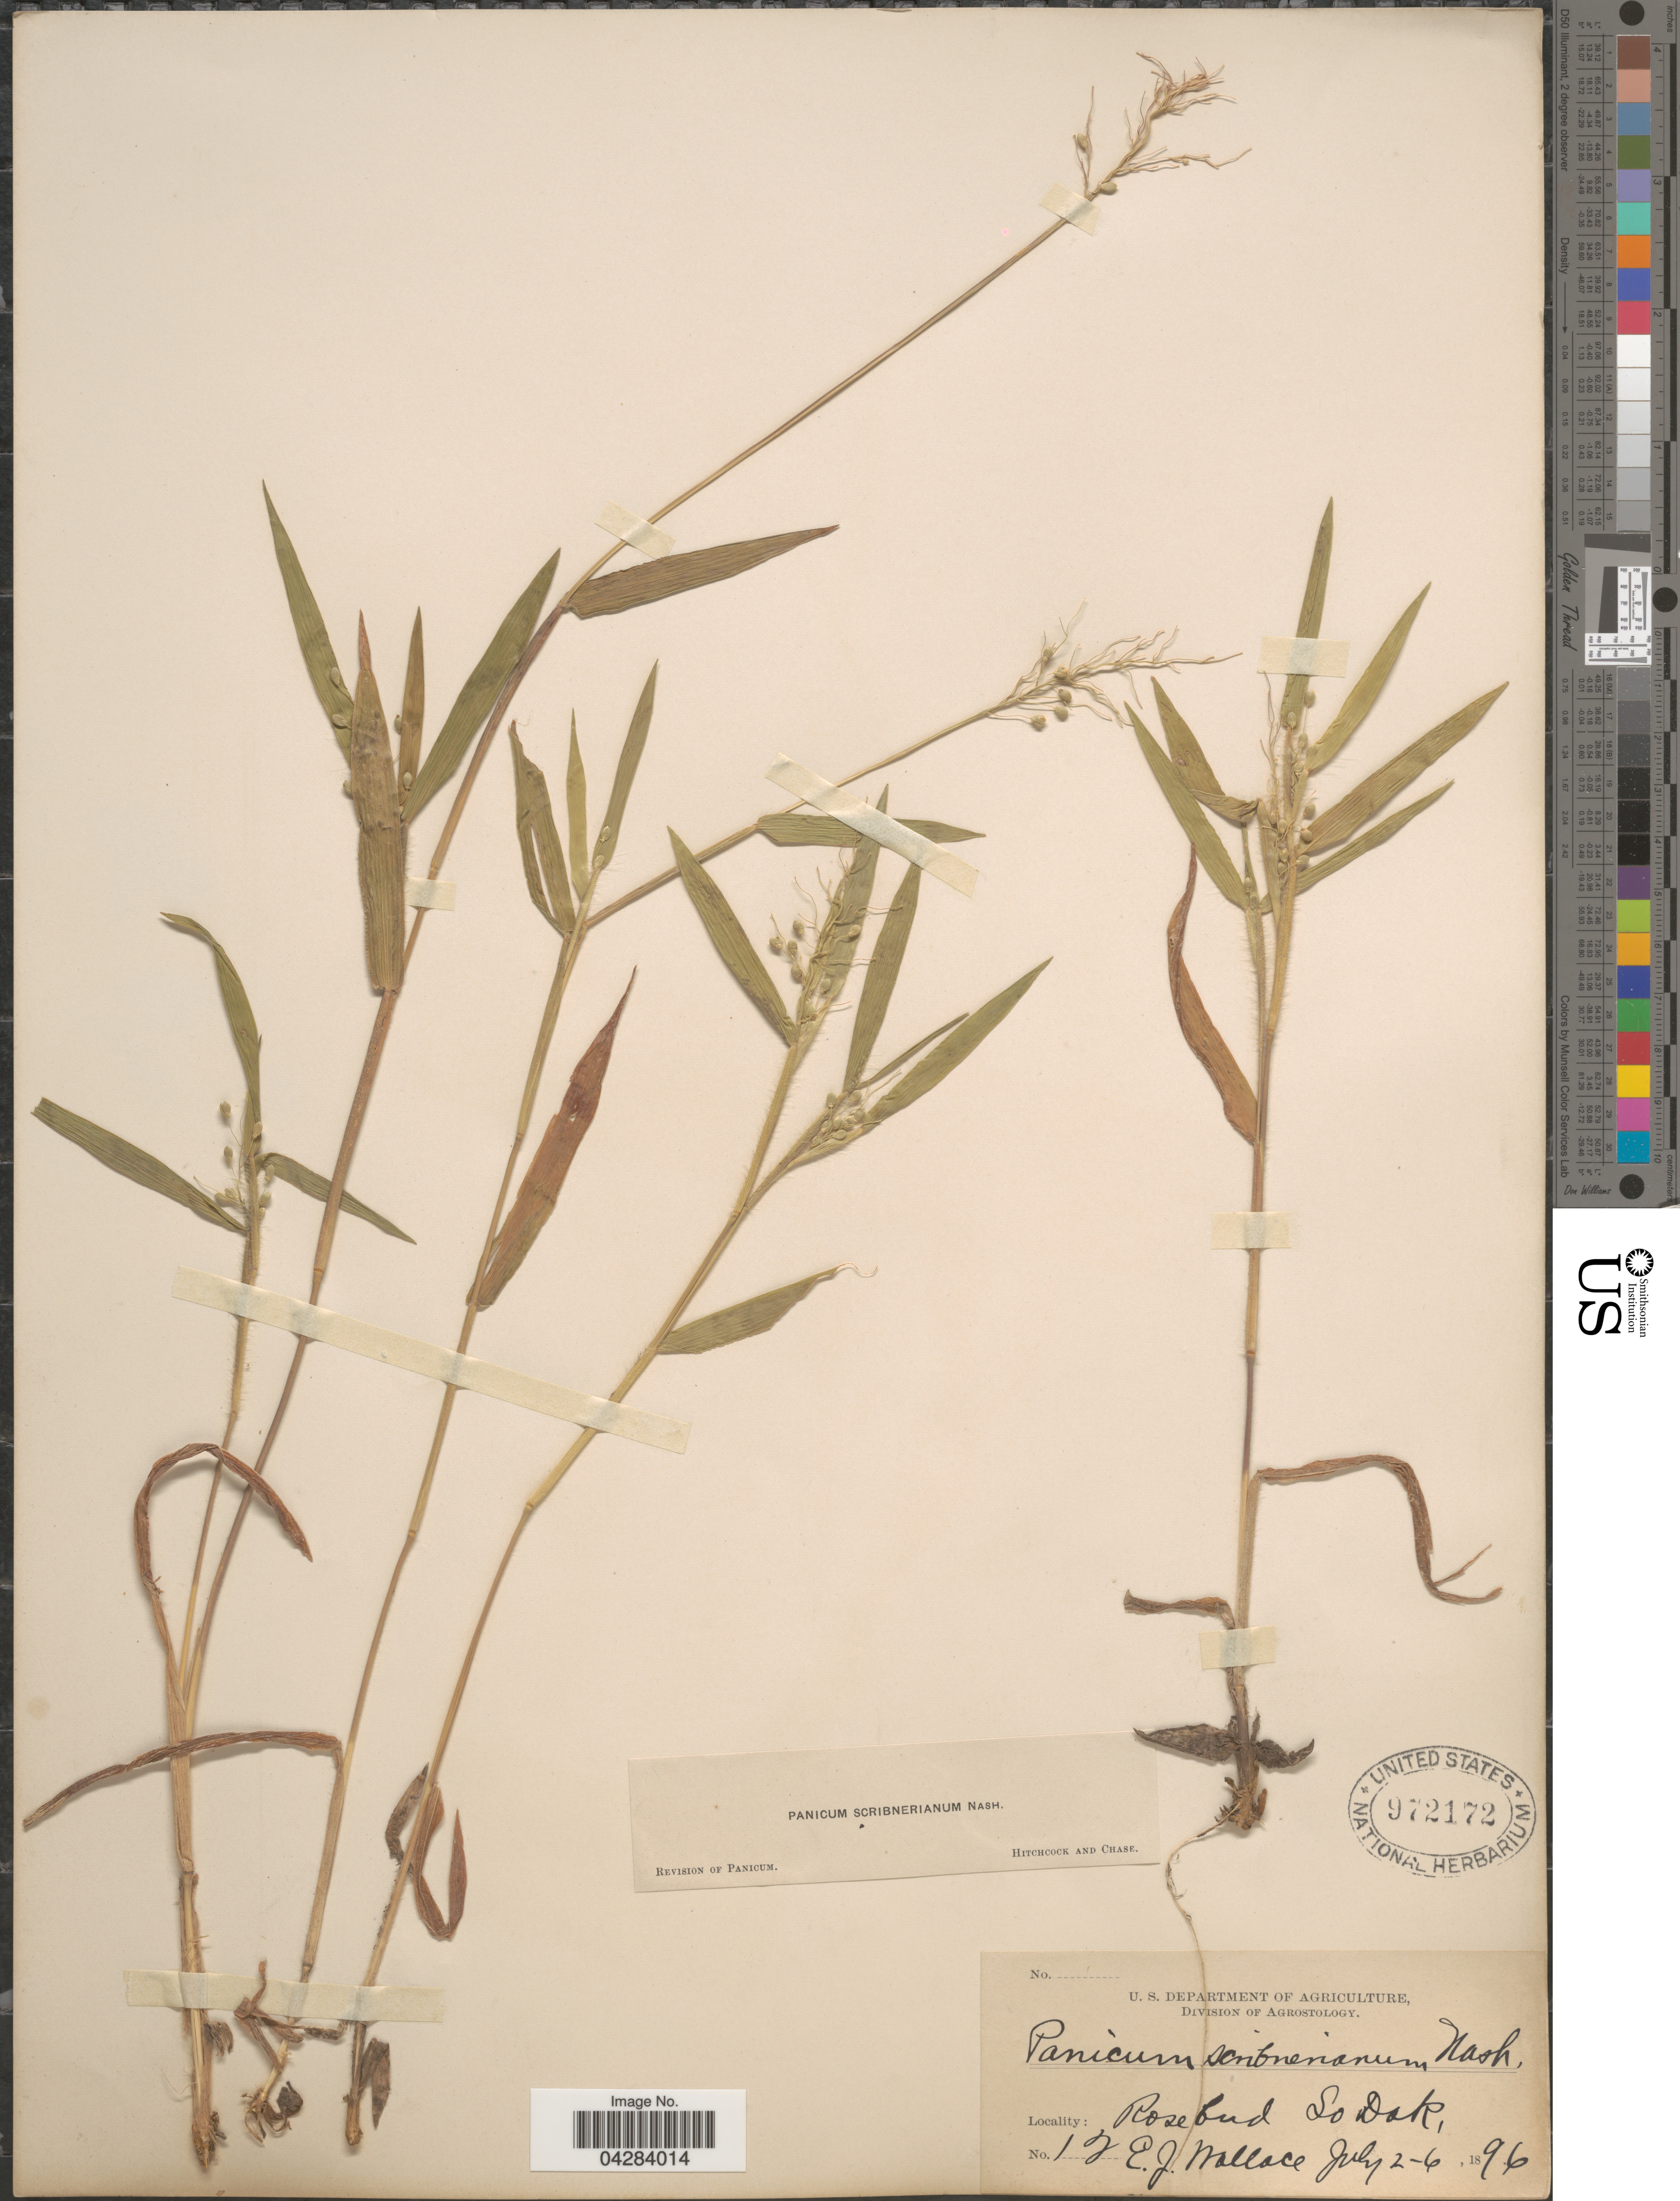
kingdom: Plantae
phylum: Tracheophyta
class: Liliopsida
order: Poales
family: Poaceae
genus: Dichanthelium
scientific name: Dichanthelium oligosanthes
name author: (Schult.) Gould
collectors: E. J. Wallace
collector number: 12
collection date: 1896-07-02/1896-07-06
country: United States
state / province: South Dakota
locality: Rosebud.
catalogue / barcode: US 972172